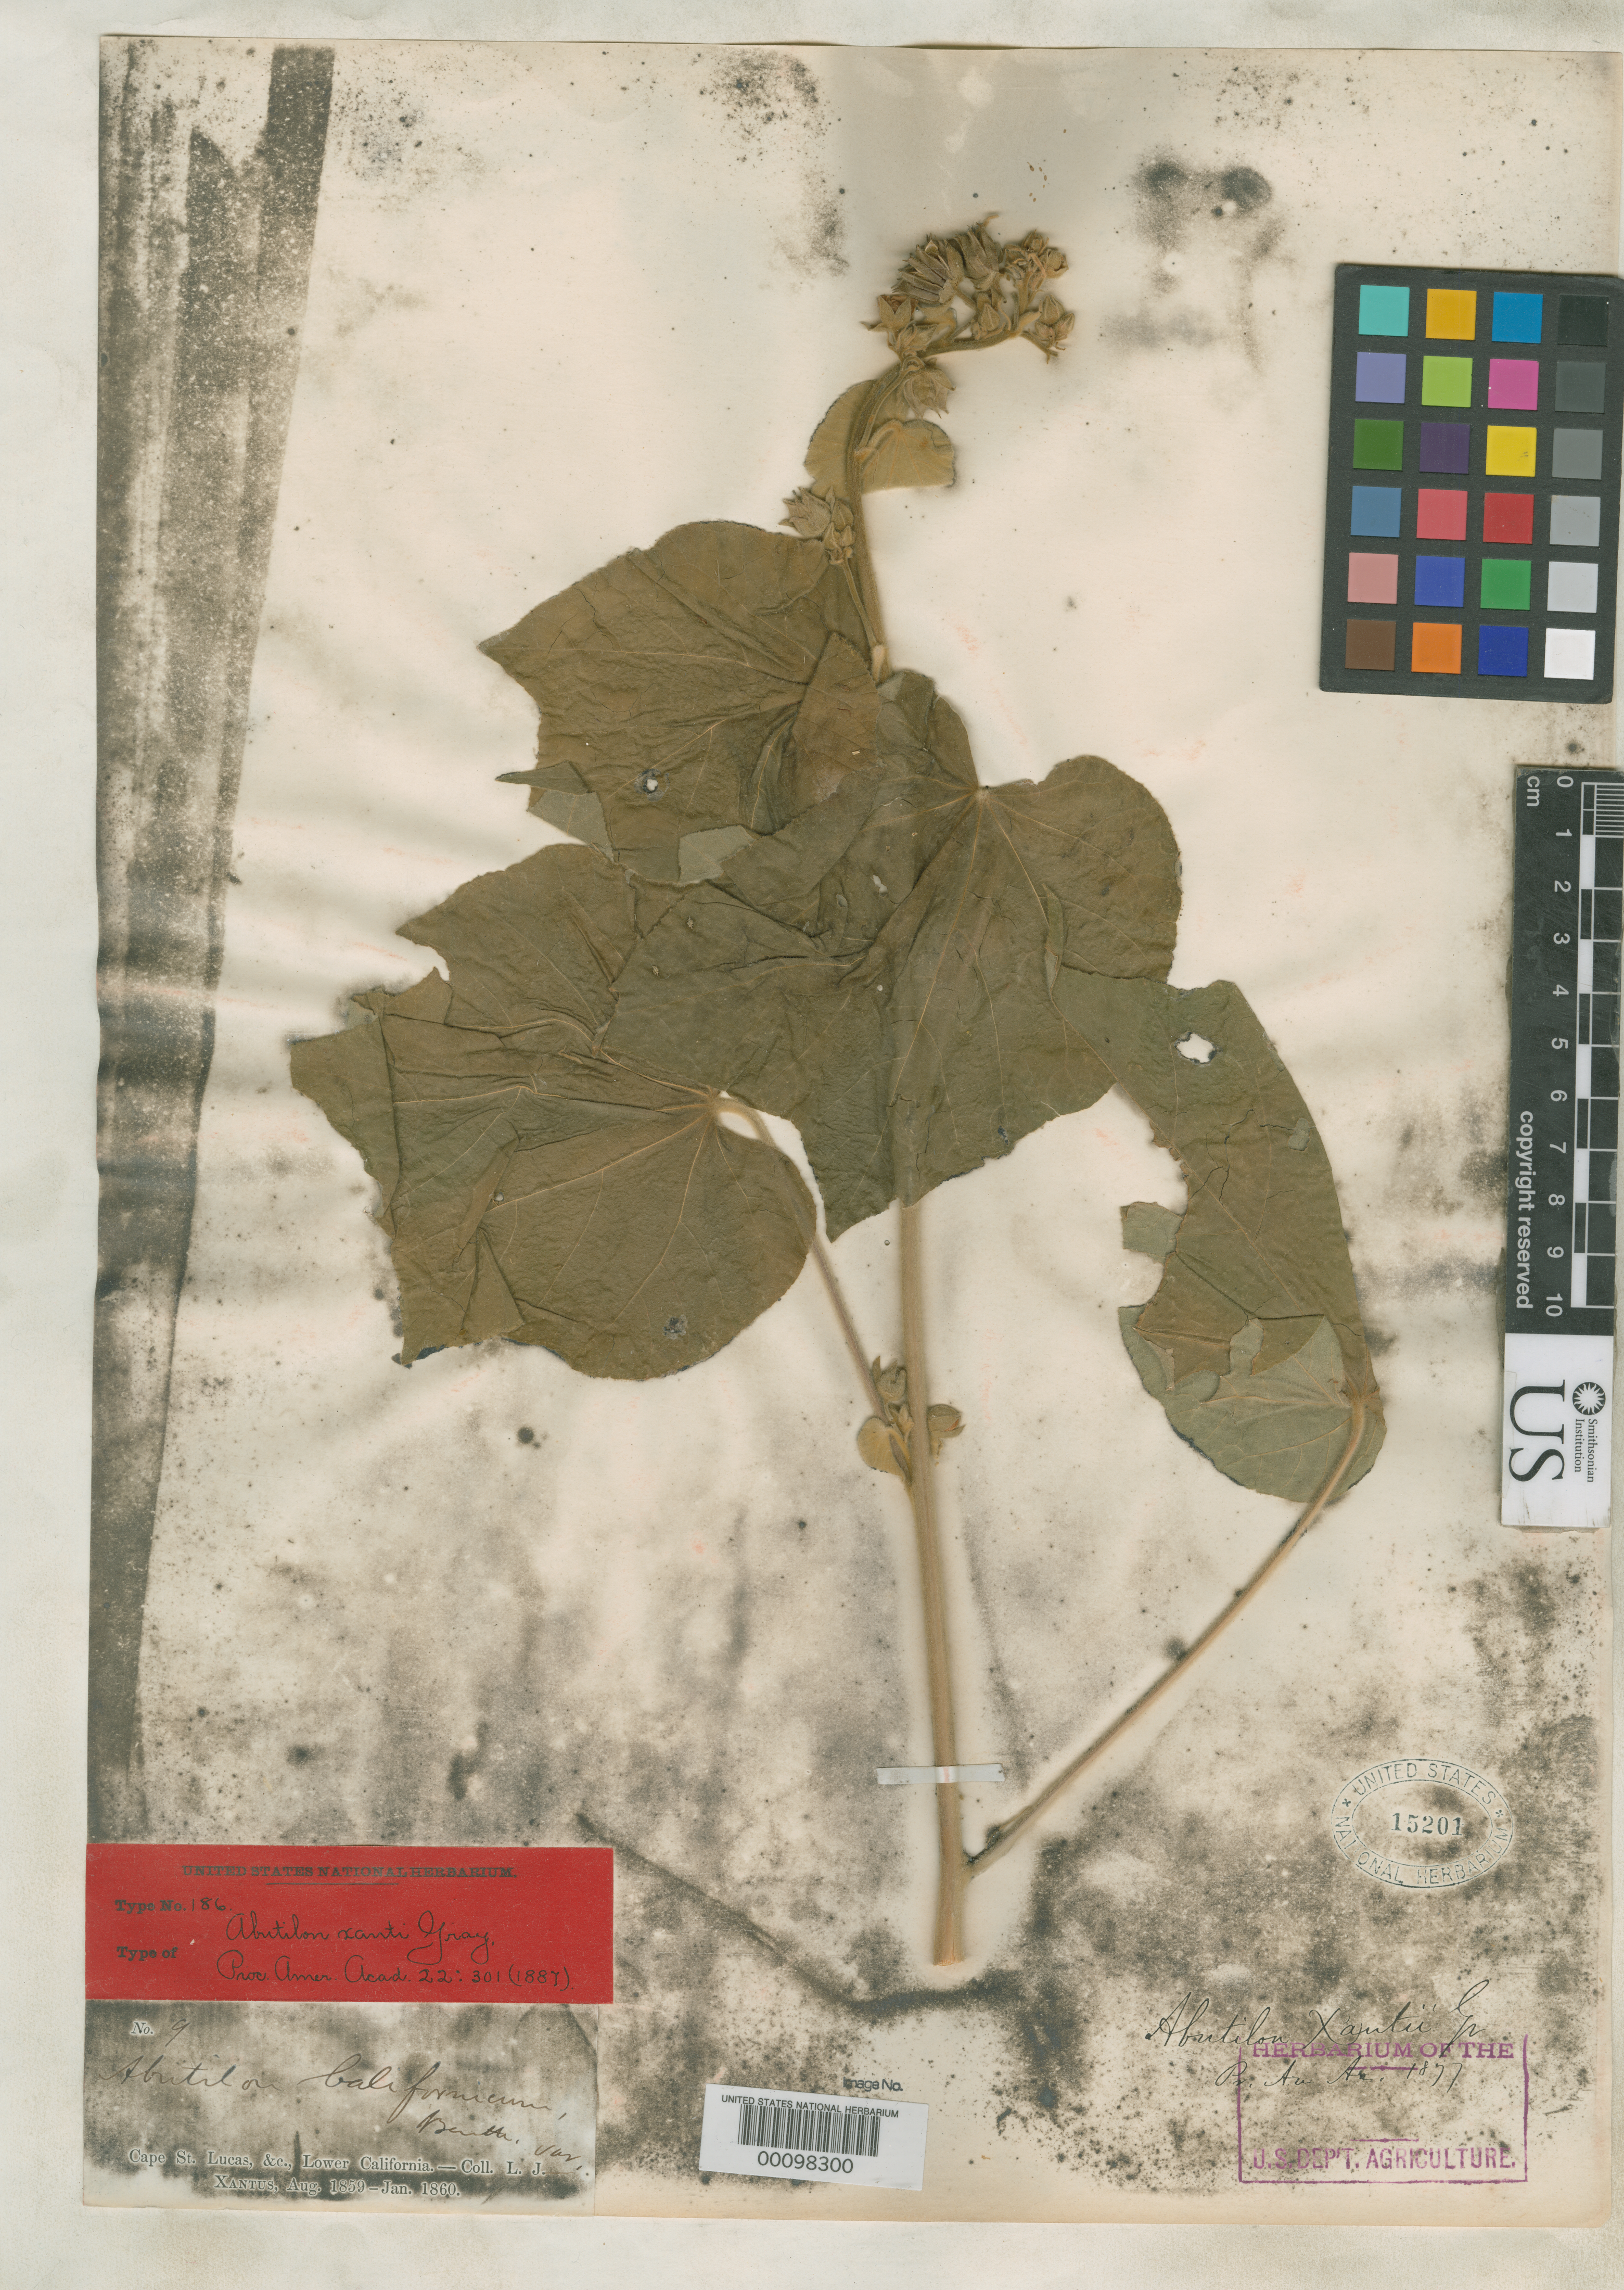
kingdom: Plantae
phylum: Tracheophyta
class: Magnoliopsida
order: Malvales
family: Malvaceae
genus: Abutilon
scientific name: Abutilon xanti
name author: A. Gray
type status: Type Collection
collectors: L. J. Xantus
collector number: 9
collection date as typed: Aug 1859 to -- Jan 1860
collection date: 1859-08/1860-01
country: Mexico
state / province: Baja California Sur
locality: Cape San Lucas.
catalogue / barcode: US 15201